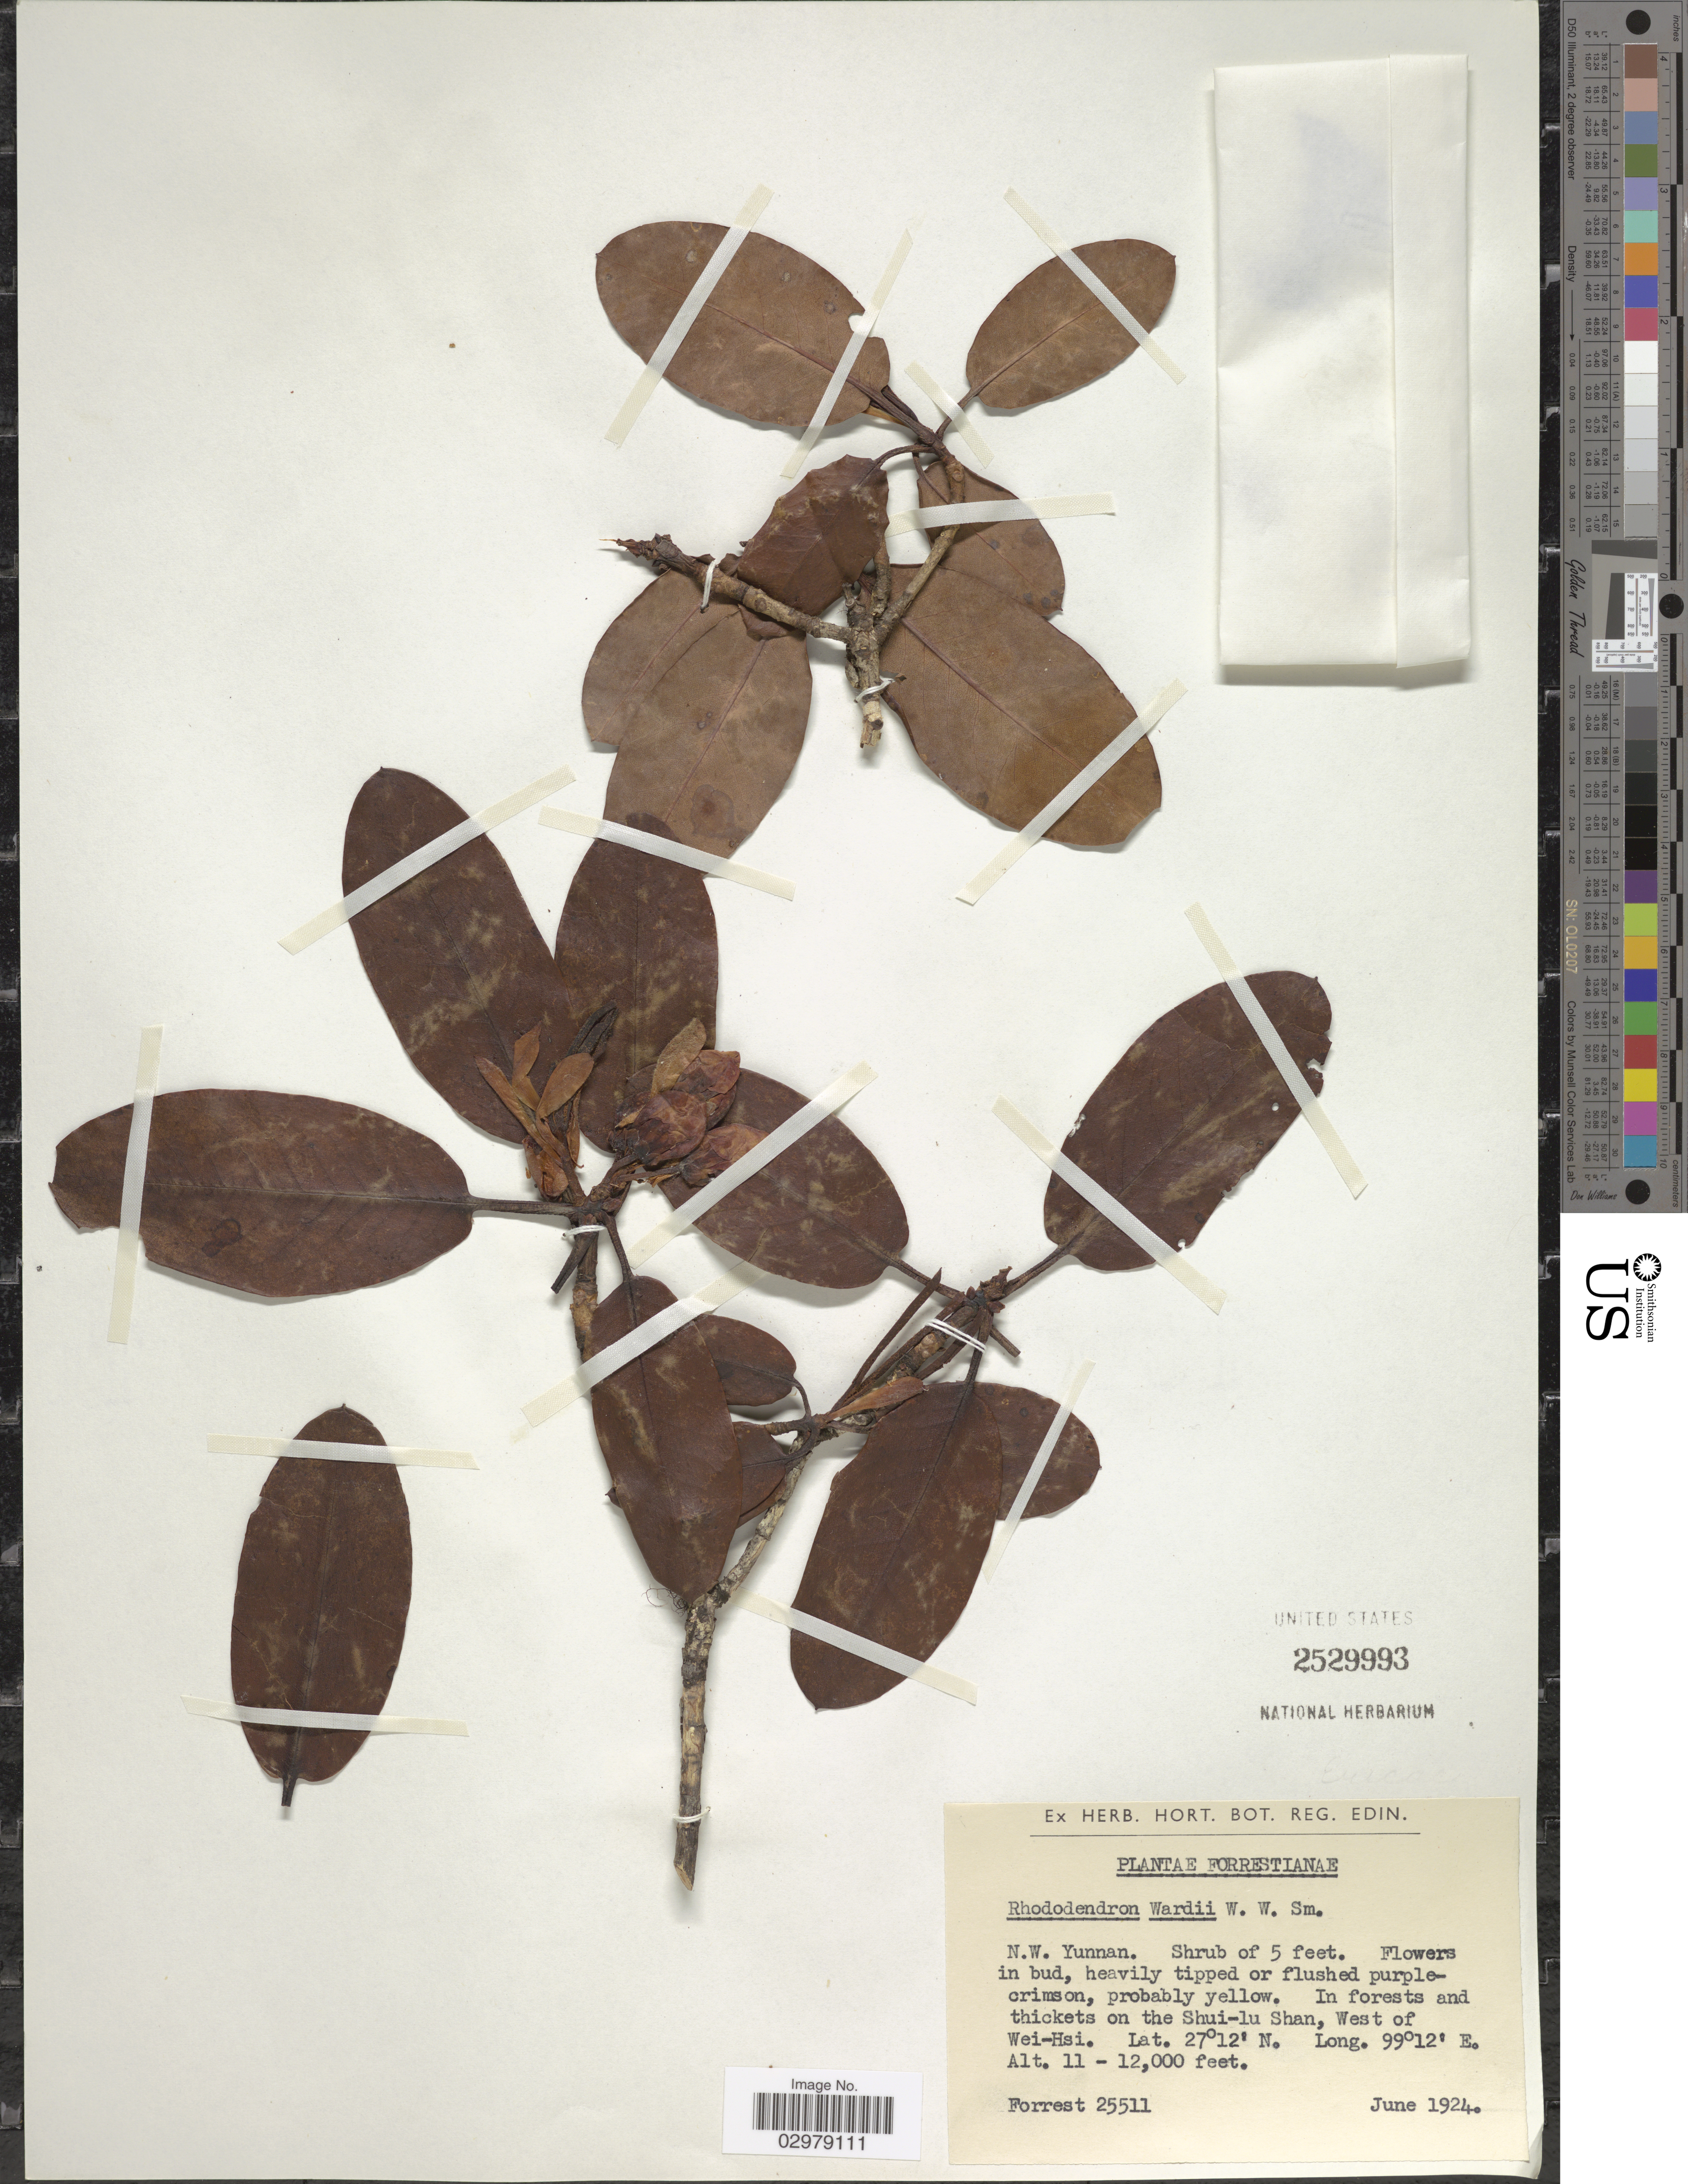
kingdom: Plantae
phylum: Tracheophyta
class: Magnoliopsida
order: Ericales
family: Ericaceae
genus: Rhododendron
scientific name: Rhododendron wardii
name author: W.W. Sm.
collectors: -. Forrest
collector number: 25511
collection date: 1924-06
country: China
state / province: Yunnan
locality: N.W. Yunnan. In forests and thicket on the Shui-lu Shan, West of Wei-Hsi.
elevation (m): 3353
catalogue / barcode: US 2529993